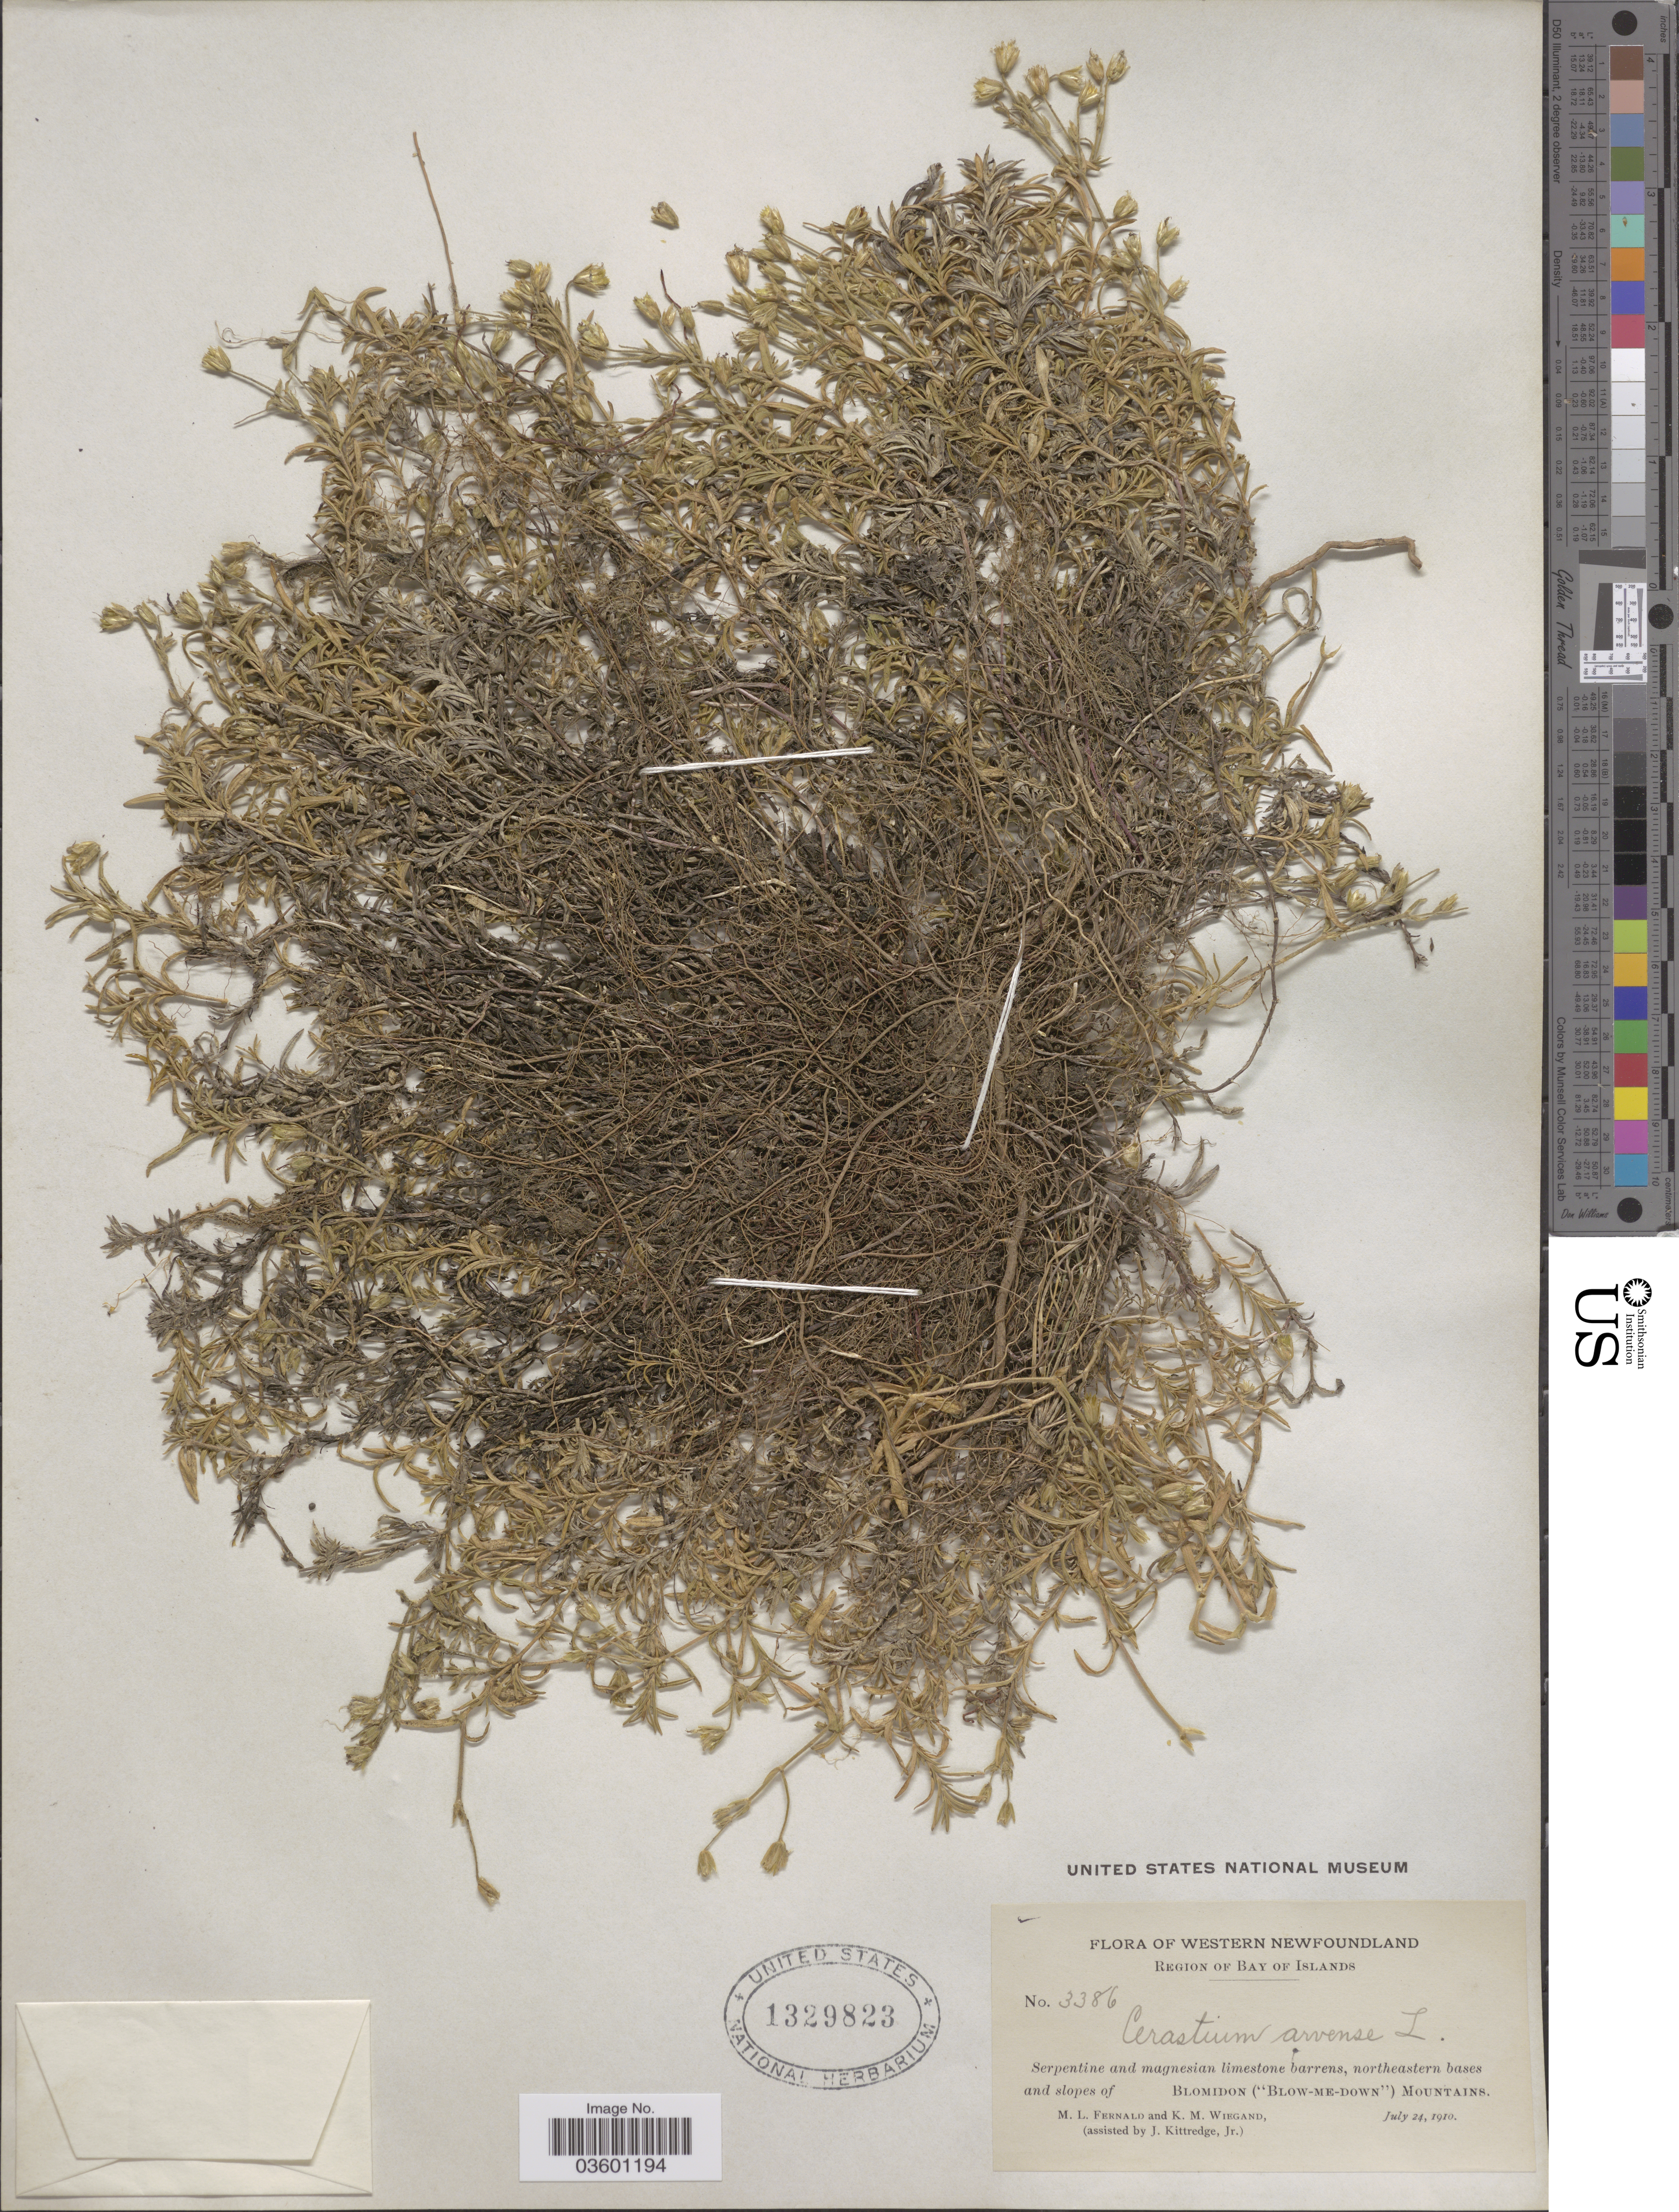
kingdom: Plantae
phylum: Tracheophyta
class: Magnoliopsida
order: Caryophyllales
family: Caryophyllaceae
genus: Cerastium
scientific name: Cerastium arvense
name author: L.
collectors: M. L. Fernald, K. M. Wiegand & J. Kittredge Jr.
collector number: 3386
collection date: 1910-07-24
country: Canada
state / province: Newfoundland and Labrador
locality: Western Newfoundland. Region of Bay of Islands. Northeastern bases and slopes of Blomidon ("Blow-Me-Down") Mountains.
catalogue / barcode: US 1329823